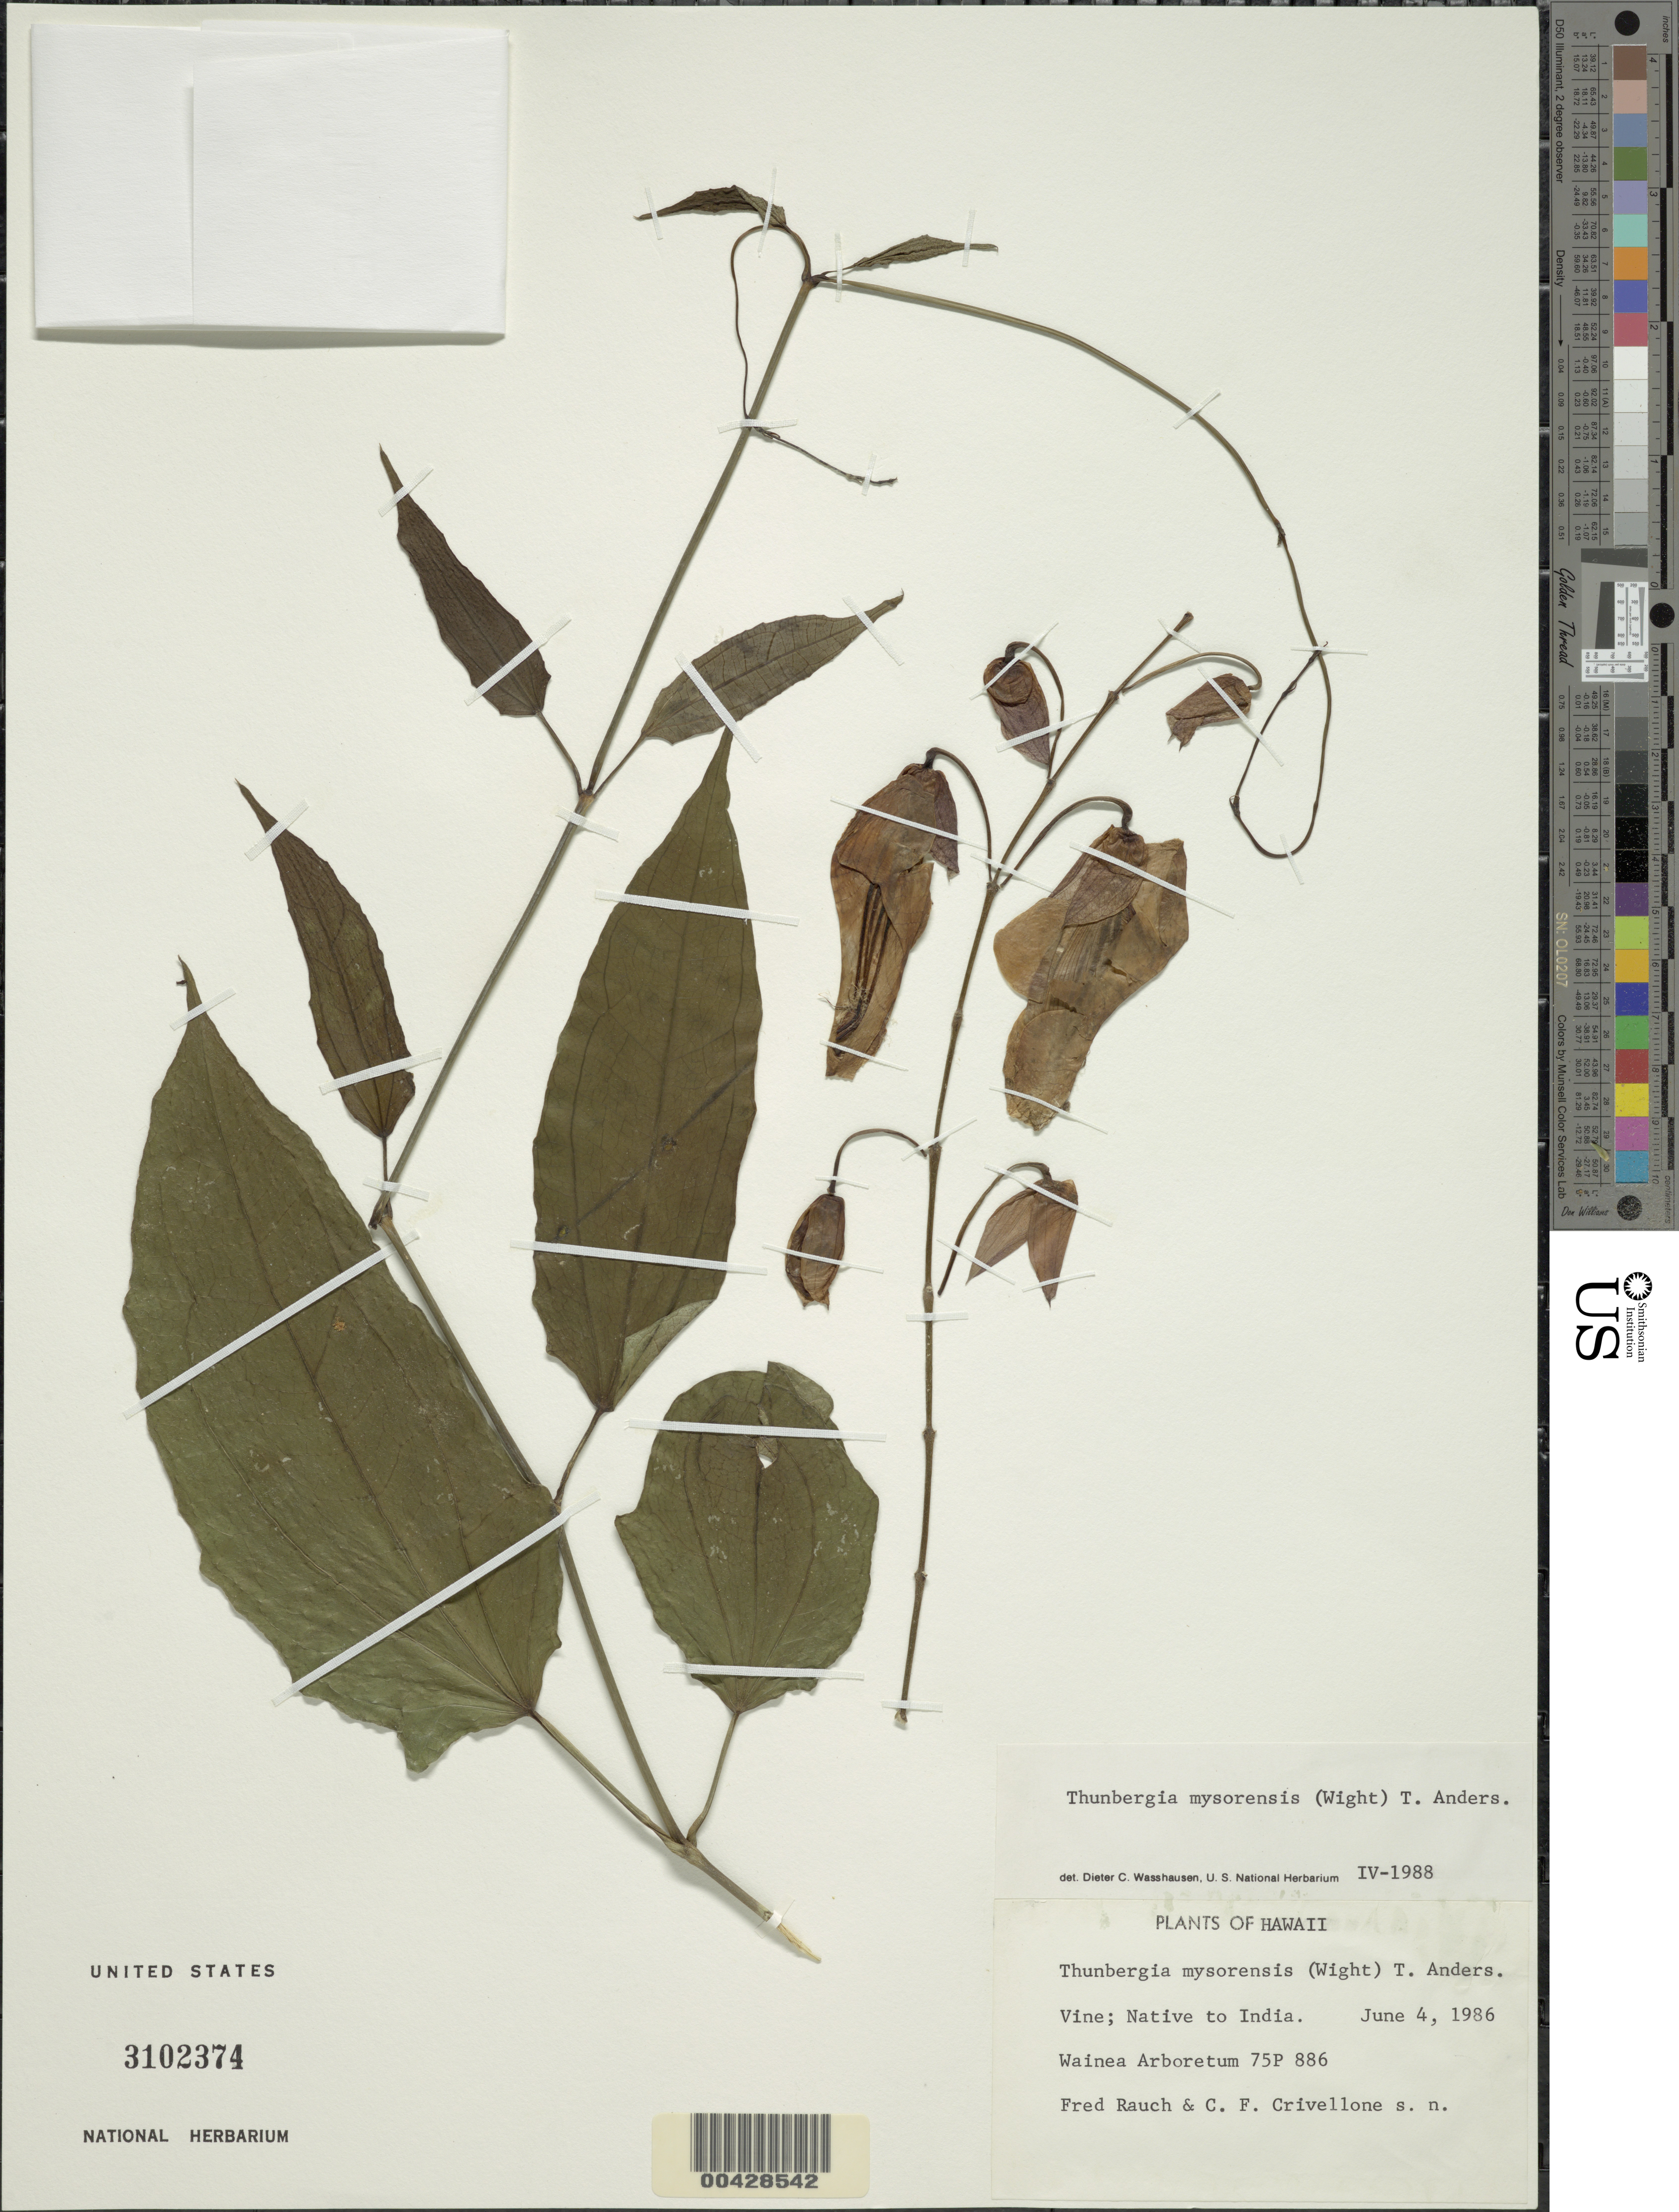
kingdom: Plantae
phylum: Tracheophyta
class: Magnoliopsida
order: Lamiales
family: Acanthaceae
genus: Thunbergia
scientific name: Thunbergia mysorensis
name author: (Wight) T. Anderson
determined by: Wasshausen, Dieter C., (BOT), Smithsonian Institution - National Museum of Natural History (UNITED STATES)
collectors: F. Rauch & C. Crivellone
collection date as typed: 4 Jun 1986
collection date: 1986-06-04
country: United States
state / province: Hawaii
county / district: Honolulu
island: Oahu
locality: Wainea Arboretum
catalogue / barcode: US 3102374